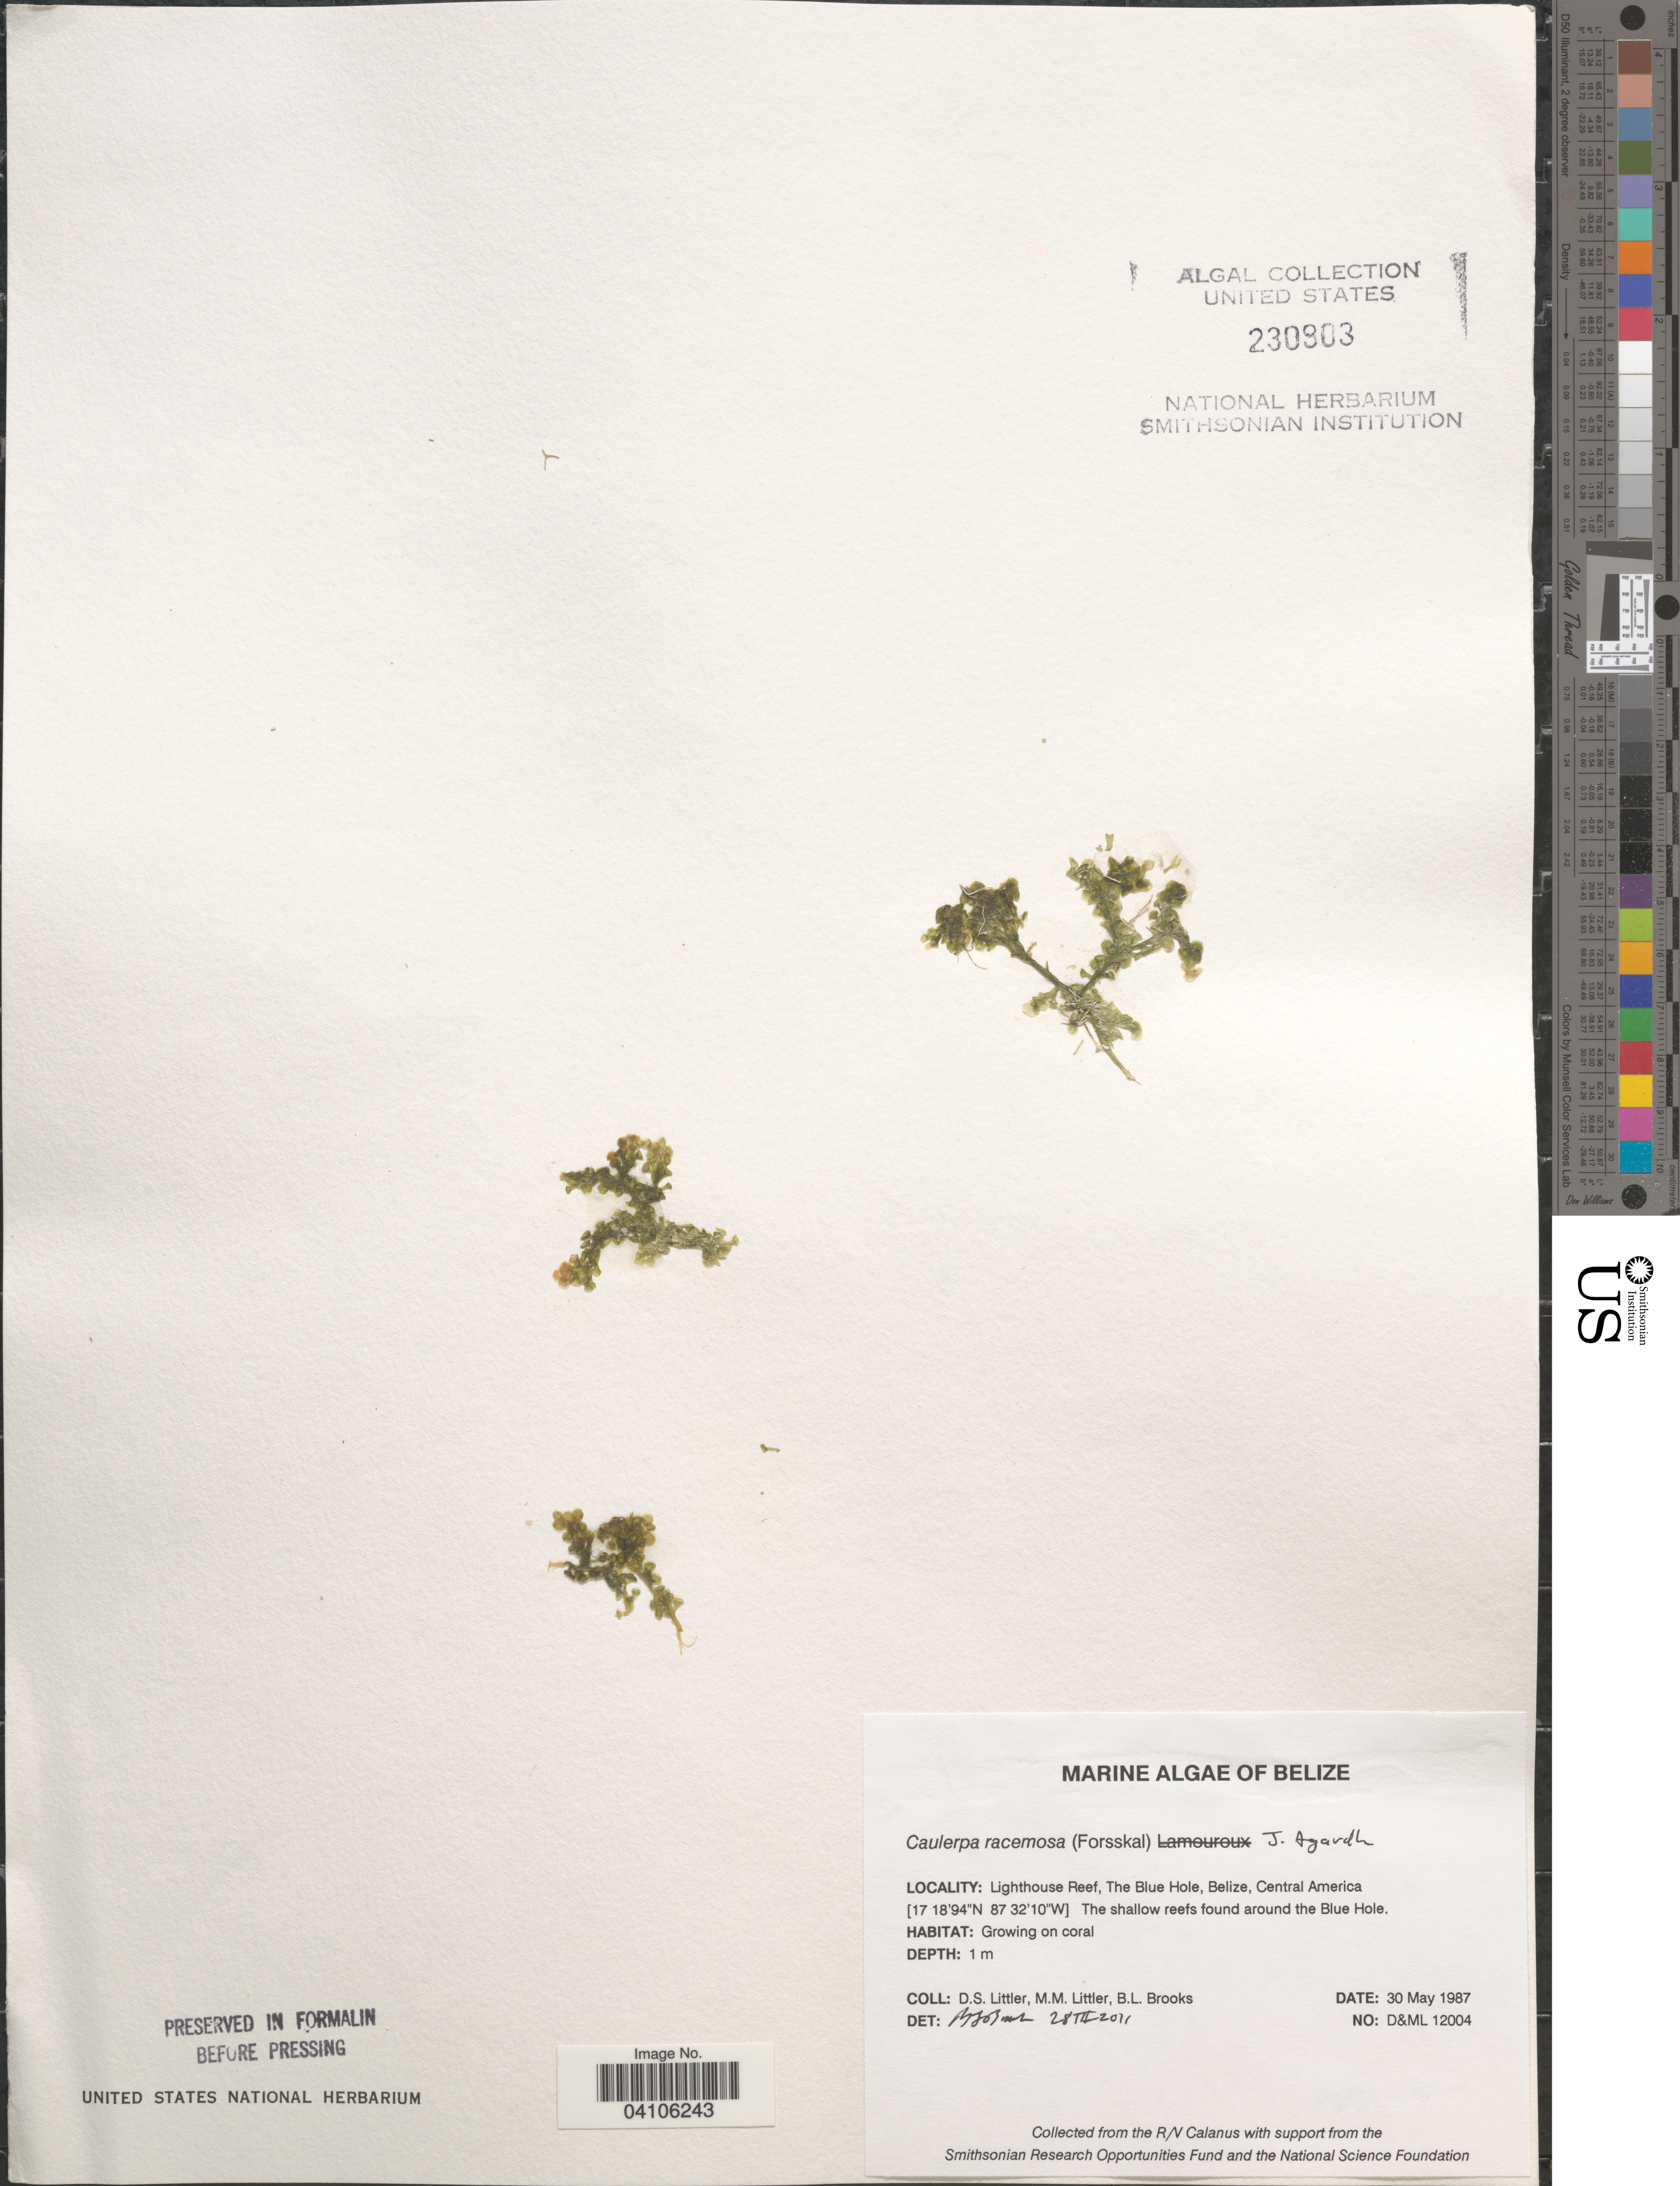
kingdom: Plantae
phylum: Chlorophyta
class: Ulvophyceae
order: Bryopsidales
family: Caulerpaceae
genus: Caulerpa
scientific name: Caulerpa racemosa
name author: (Forssk.) J. Agardh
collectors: D. S. Littler & B. Brooks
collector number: D&ML12004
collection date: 1987-05-30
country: Belize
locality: Lighthouse Reef, The Blue Hole. The shallow reefs found around the Blue Hole.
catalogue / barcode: US 230903